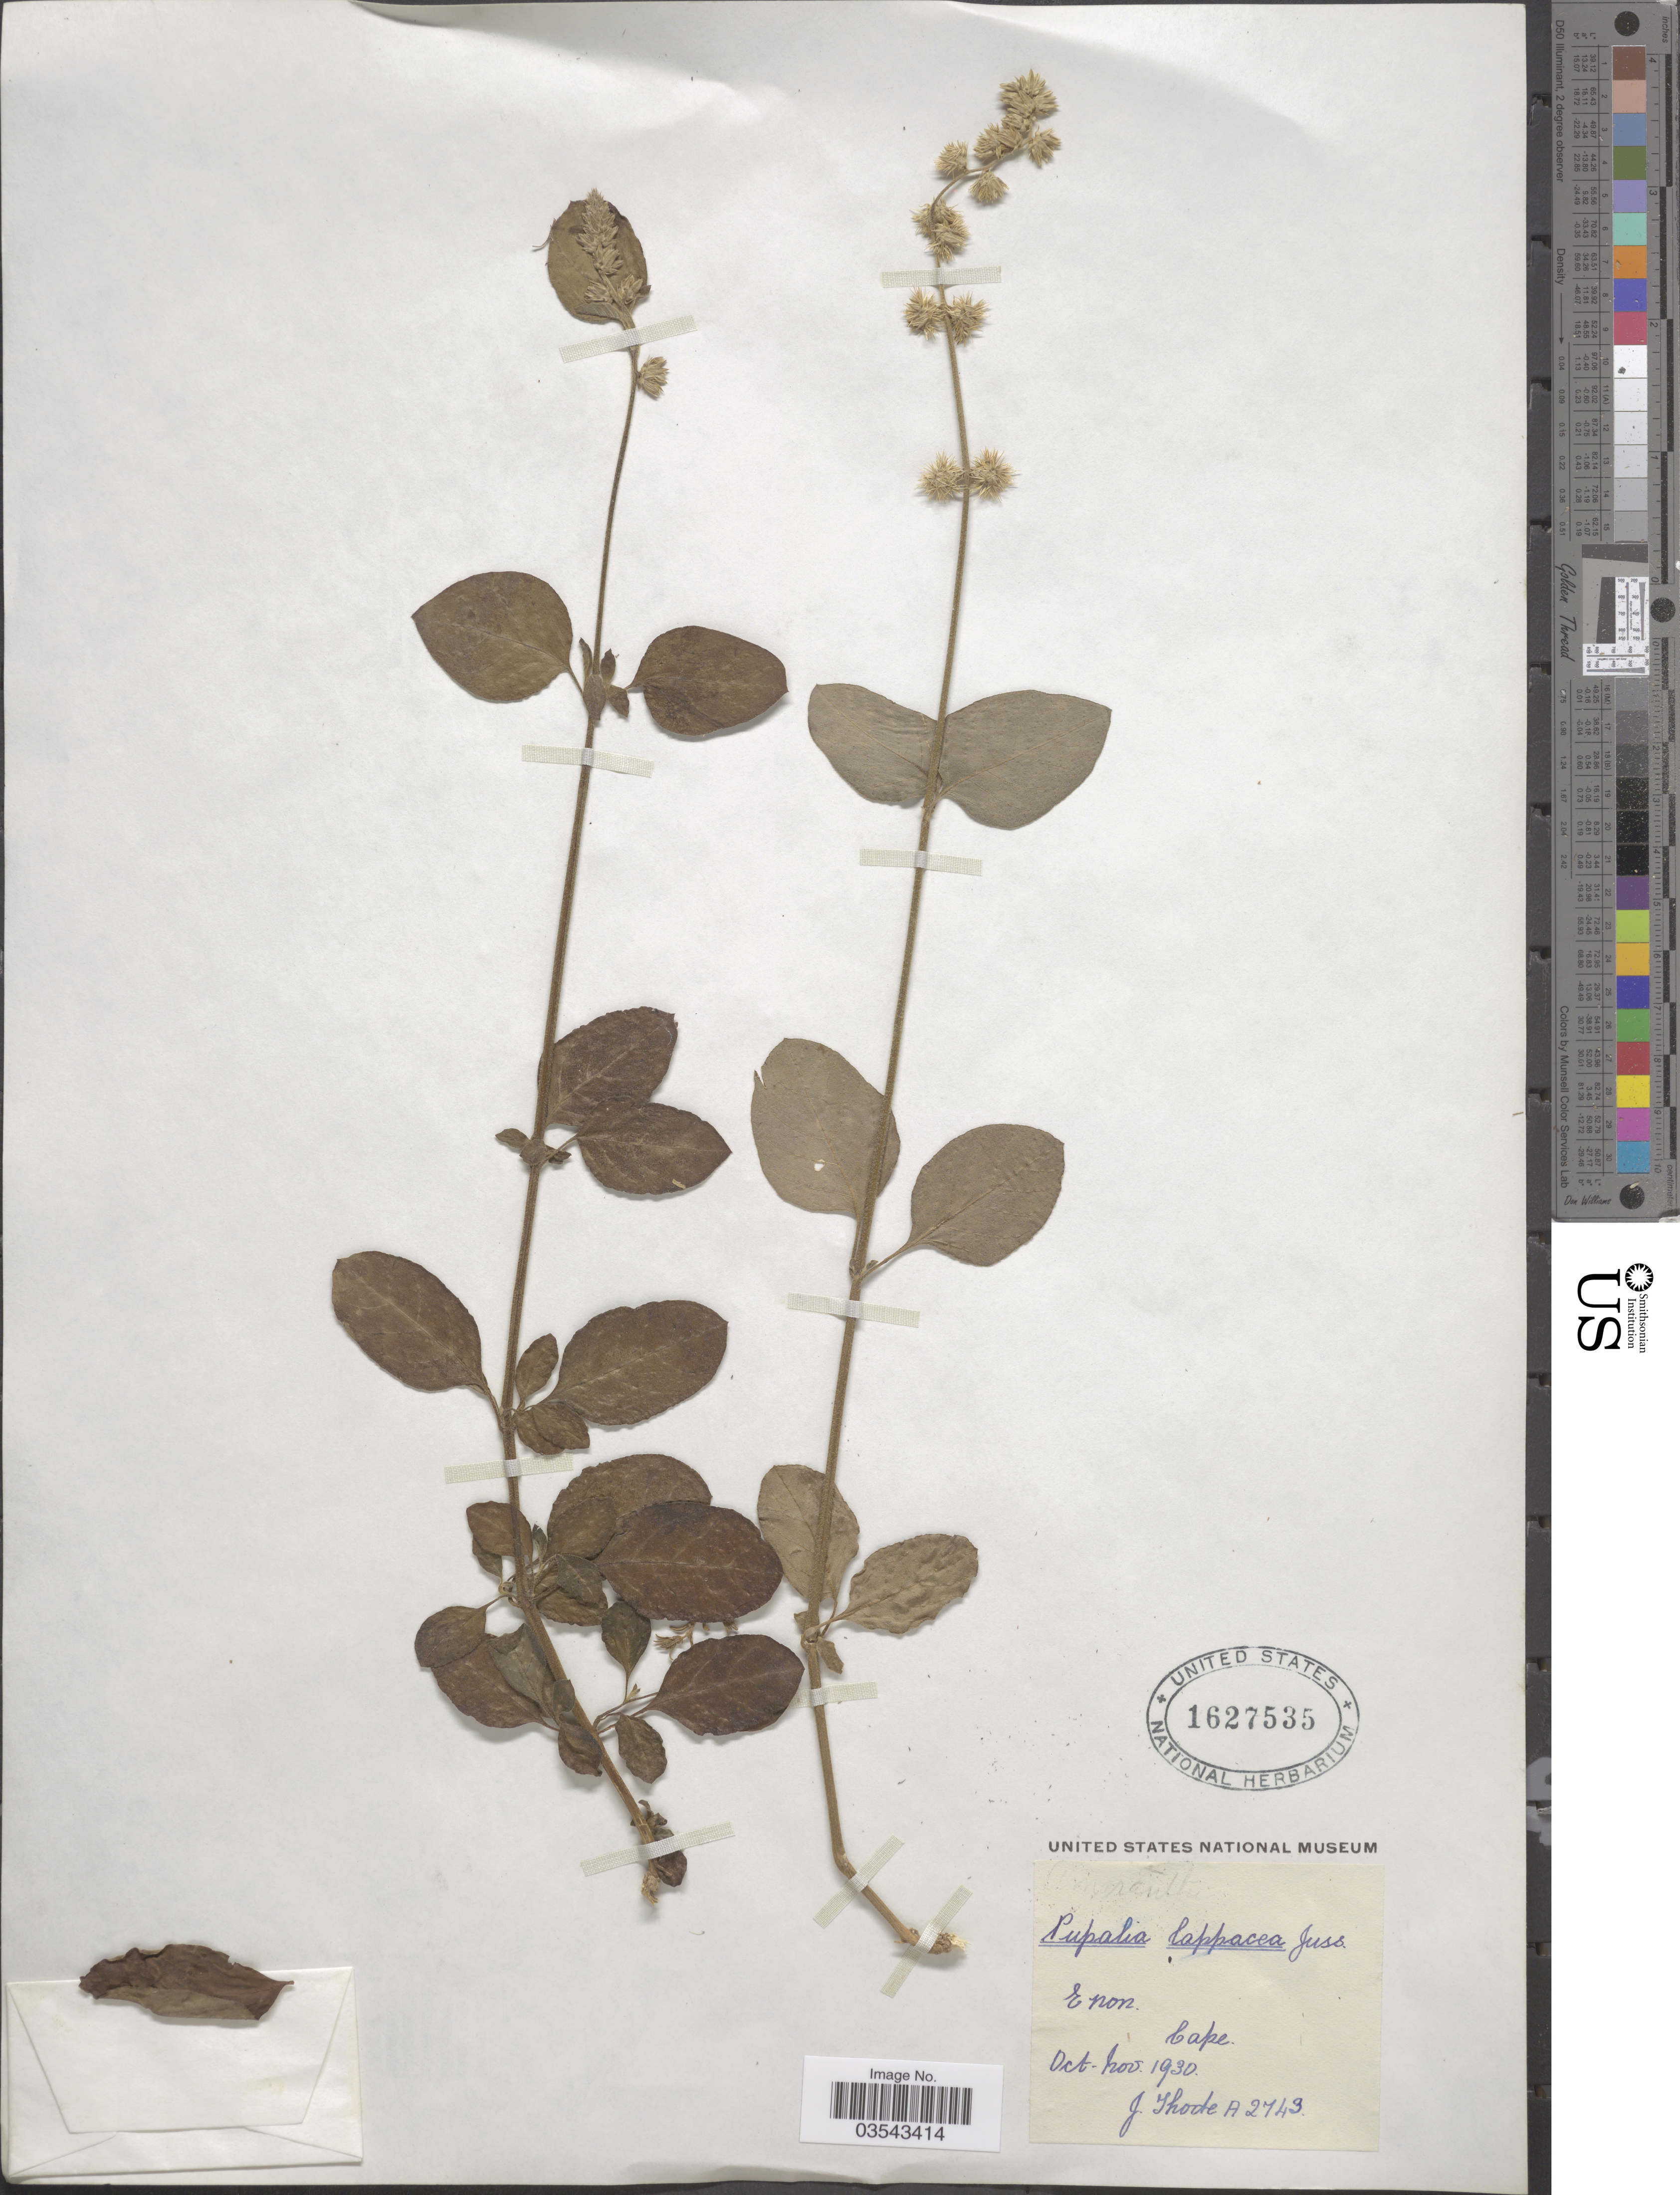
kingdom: Plantae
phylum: Tracheophyta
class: Magnoliopsida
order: Caryophyllales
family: Amaranthaceae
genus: Pupalia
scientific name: Pupalia lappacea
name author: (L.) A. Juss.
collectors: J. Thode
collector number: A2743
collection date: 1930-10/1930-11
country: South Africa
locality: E non. Cape.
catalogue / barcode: US 1627535